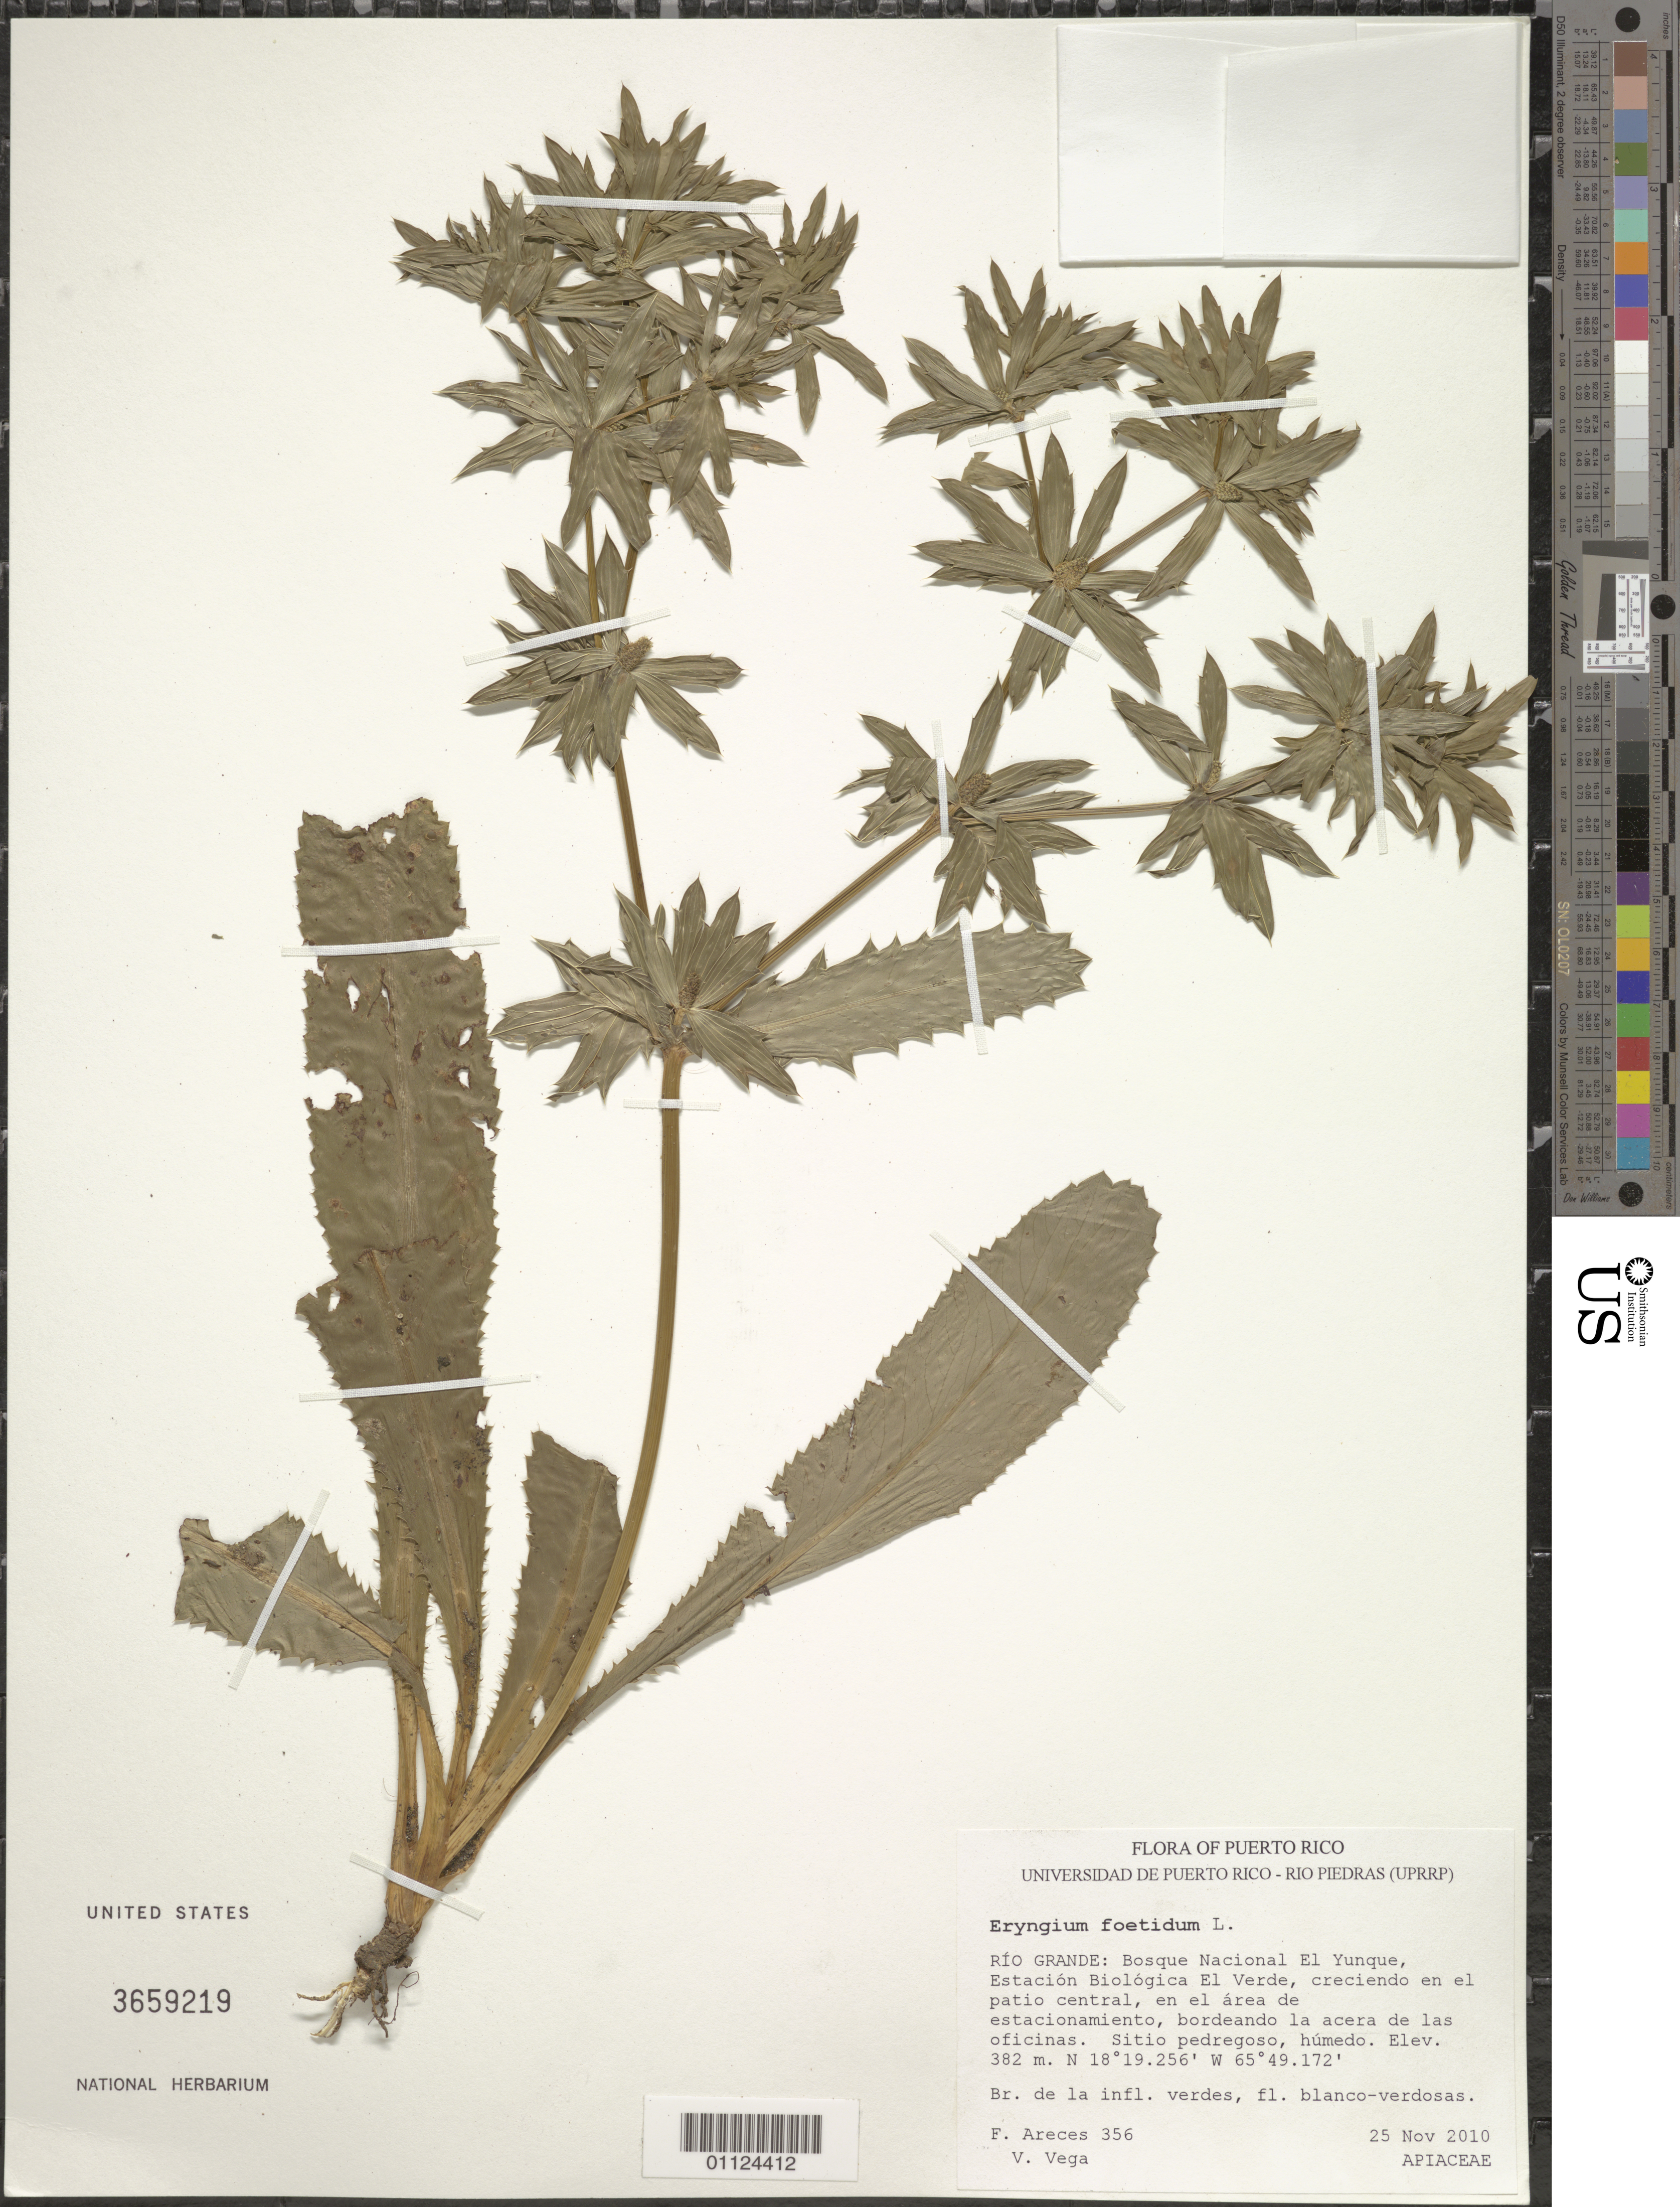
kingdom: Plantae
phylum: Tracheophyta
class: Magnoliopsida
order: Apiales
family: Apiaceae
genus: Eryngium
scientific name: Eryngium foetidum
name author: L.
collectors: F. Areces Berazaín & V. Vega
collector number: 356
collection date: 2010-11-25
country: Puerto Rico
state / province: Río Grande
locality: Bosque Nacional El Yunque, Estación Biológica El Verde.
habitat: Creciendo en el patio central, en el área de estacionamiento, bordeanado la acera de las oficinas.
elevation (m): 382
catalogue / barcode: US 3659219